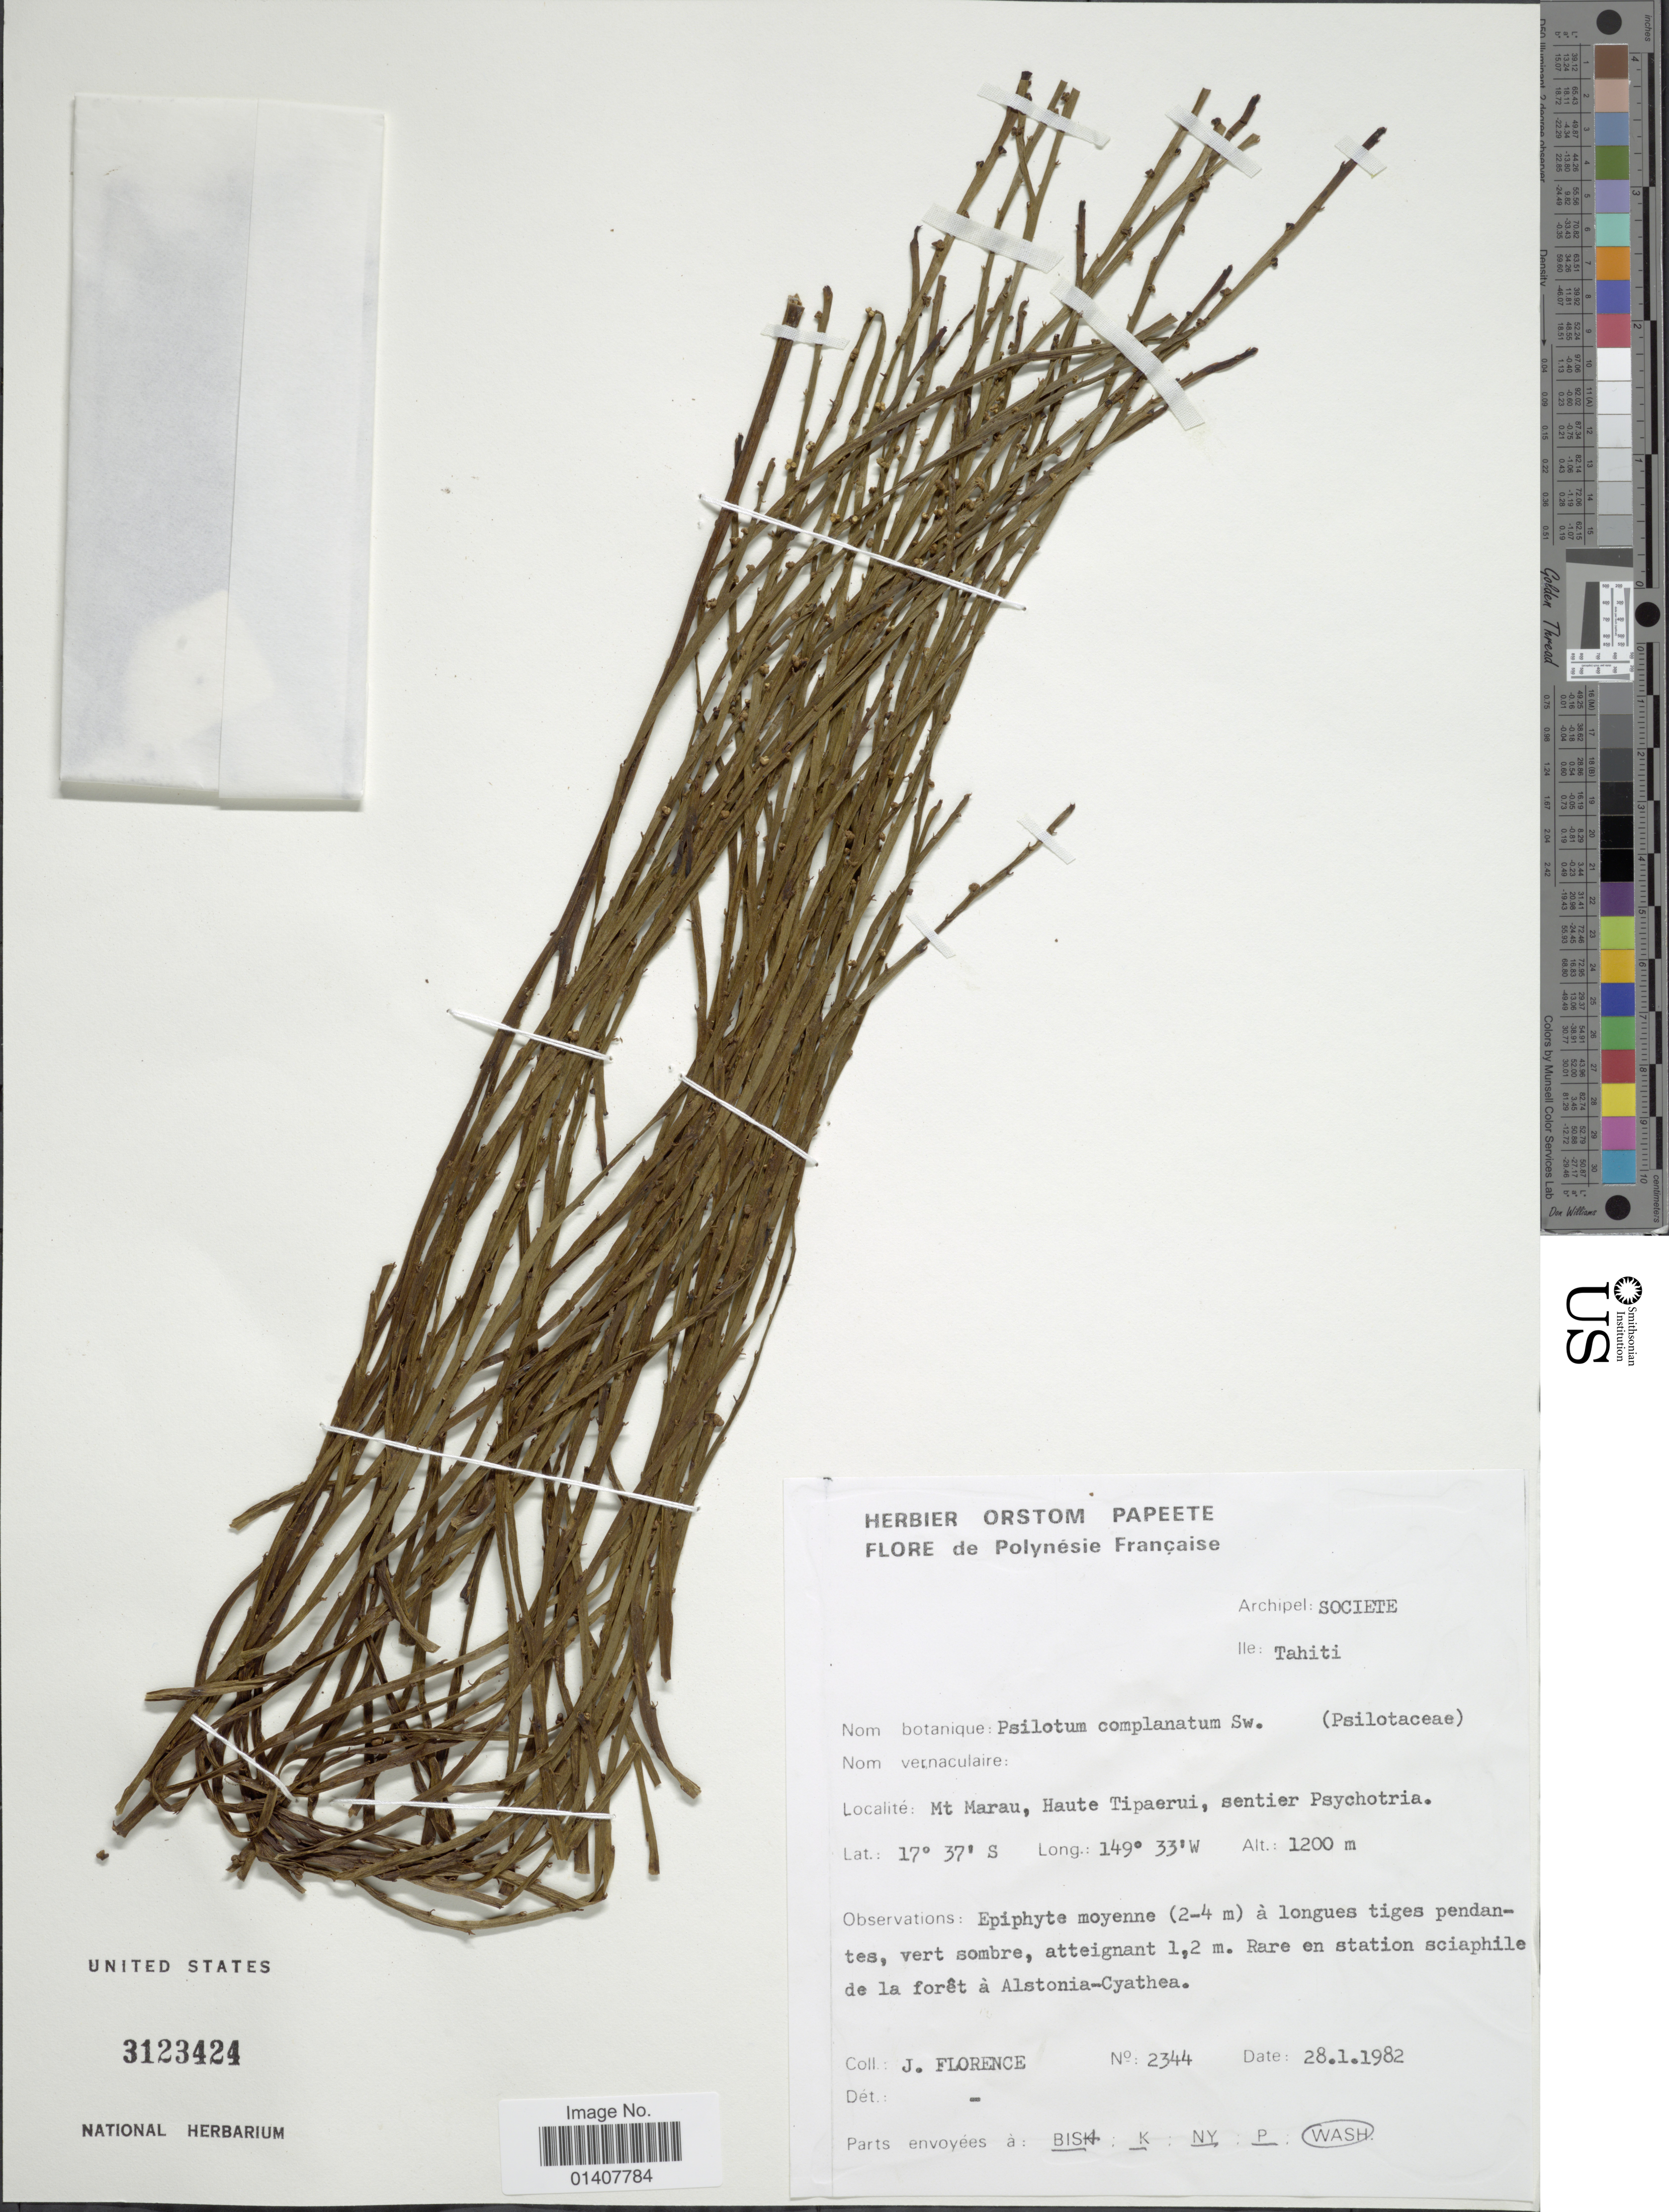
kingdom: Plantae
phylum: Tracheophyta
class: Polypodiopsida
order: Psilotales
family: Psilotaceae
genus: Psilotum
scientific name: Psilotum complanatum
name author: Sw.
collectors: J. Florence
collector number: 2344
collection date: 1982-01-28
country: French Polynesia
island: Tahiti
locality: Mt. Marau, haute Topaerui, sentier Psychotria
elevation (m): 1200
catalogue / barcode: US 3123424